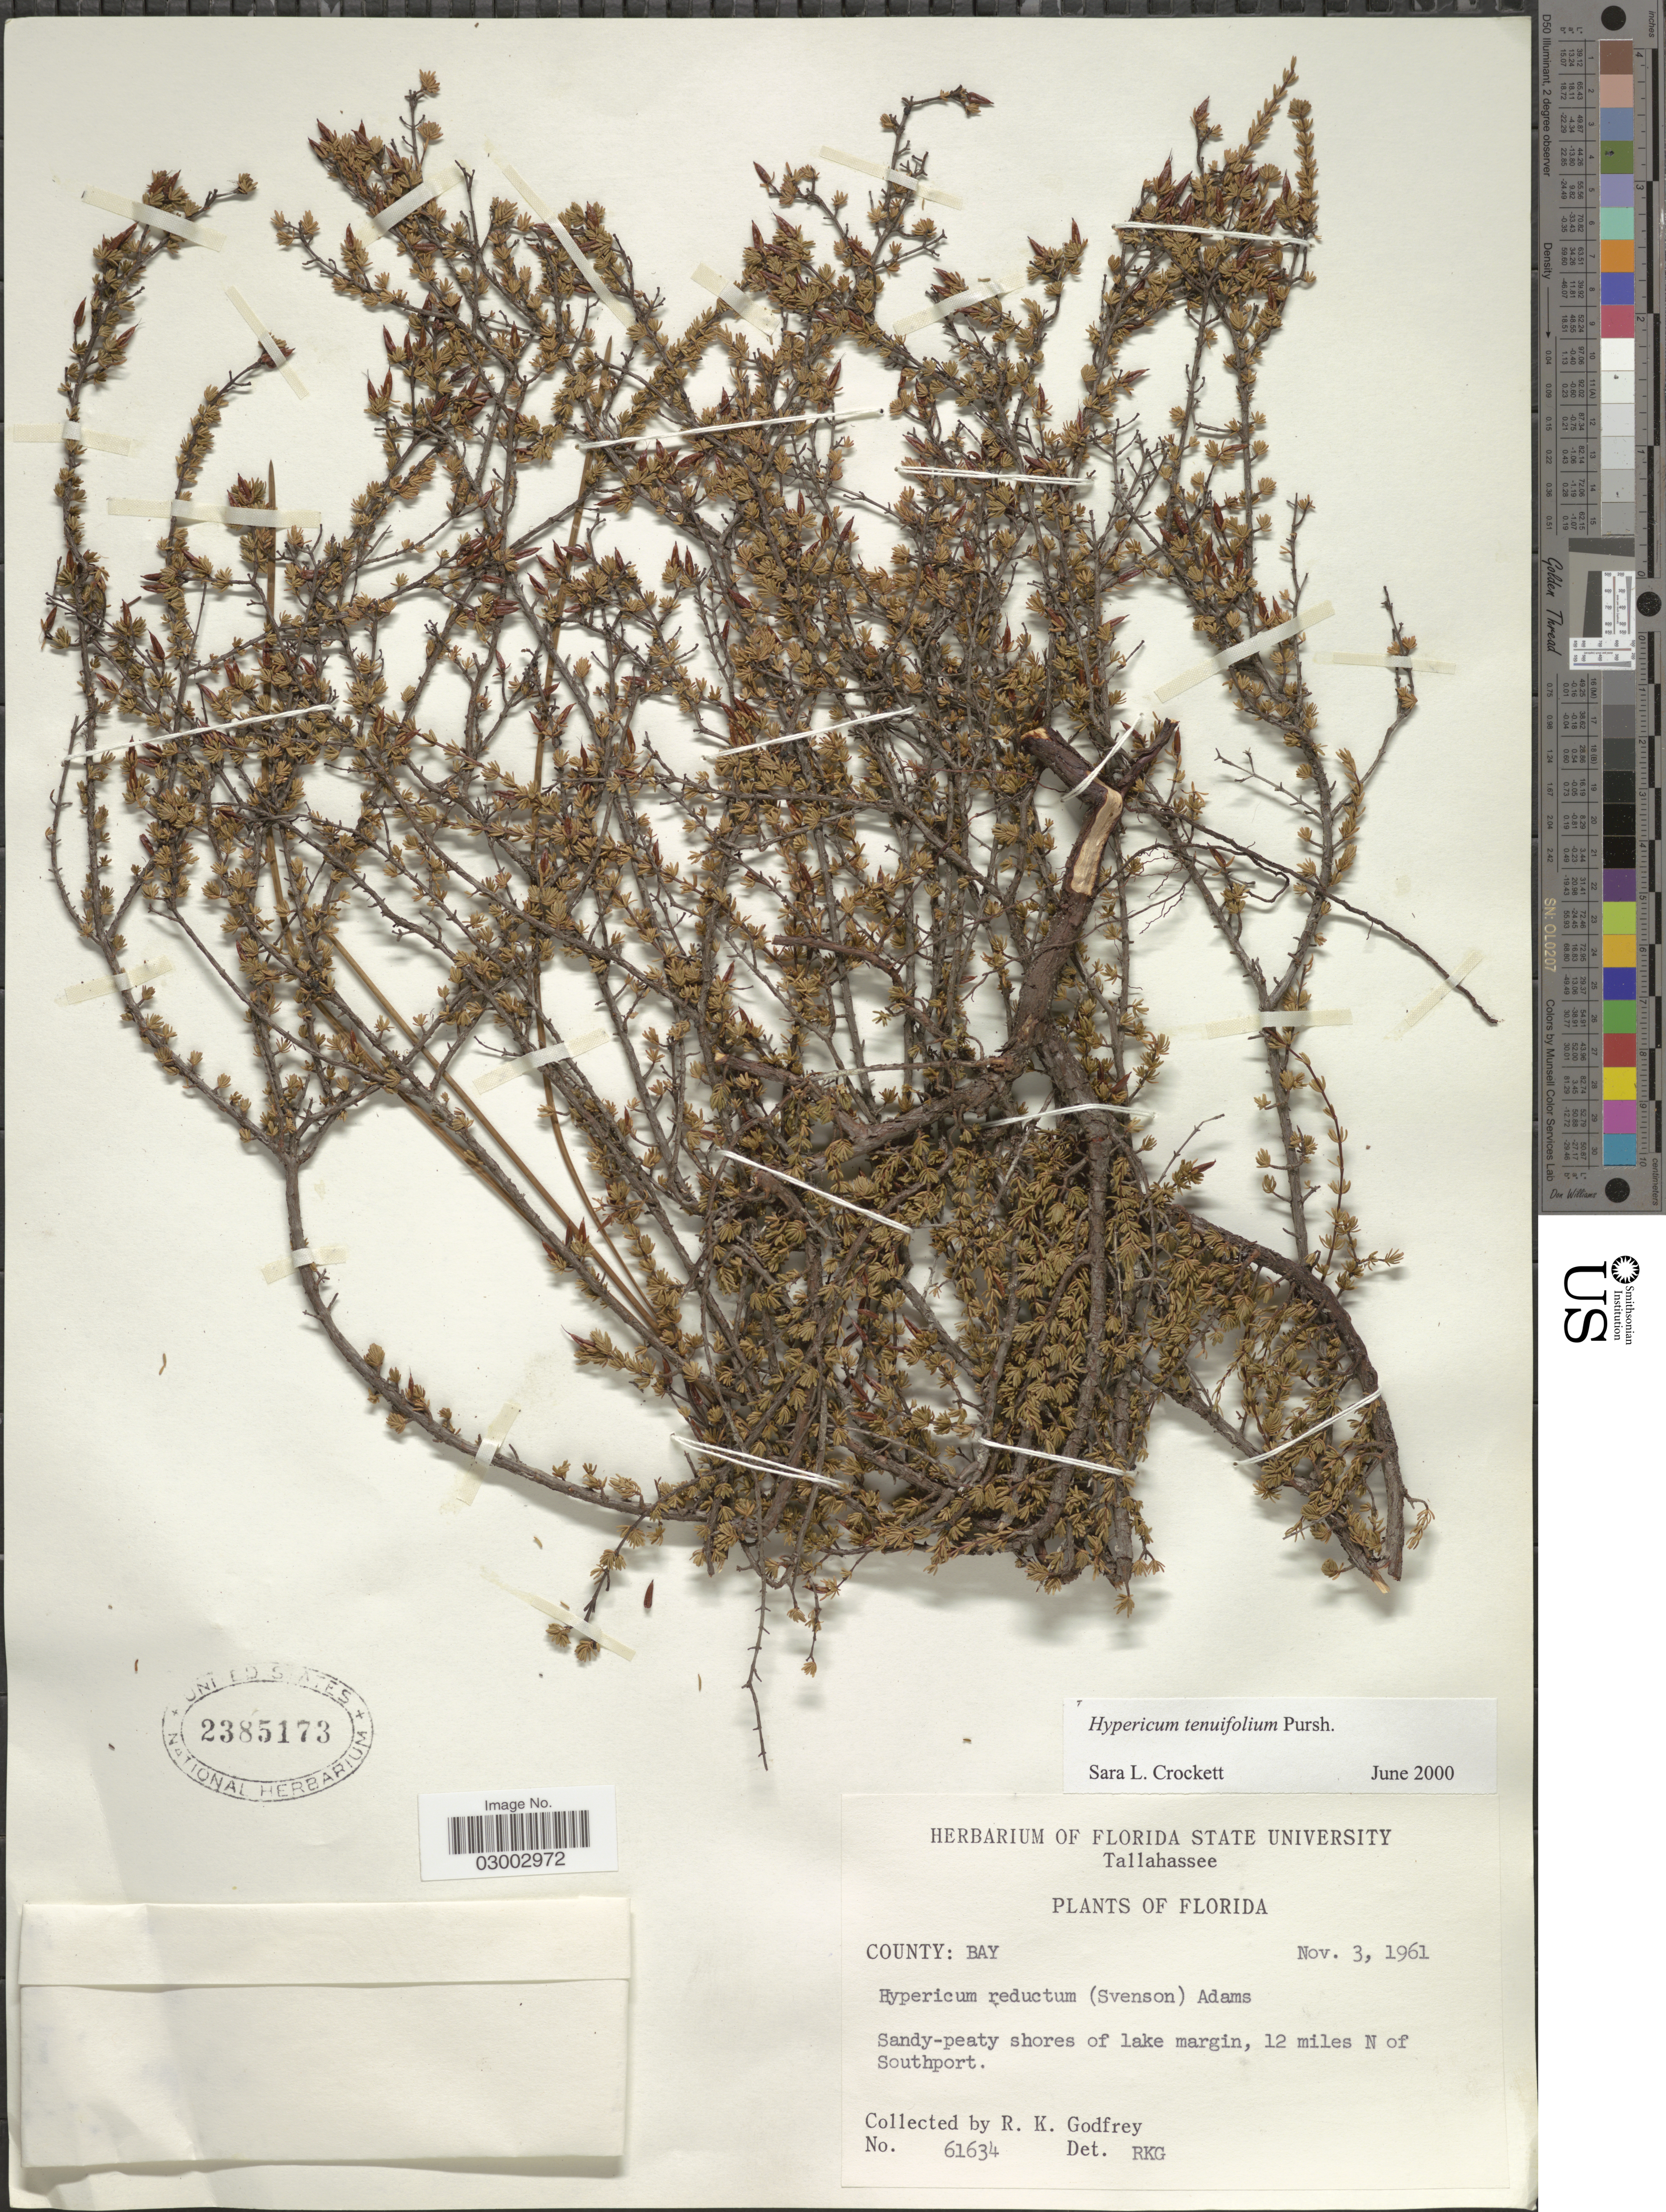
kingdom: Plantae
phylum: Tracheophyta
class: Magnoliopsida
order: Malpighiales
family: Hypericaceae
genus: Hypericum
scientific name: Hypericum tenuifolium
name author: Pursh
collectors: R. K. Godfrey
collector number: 61634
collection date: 1961-11-03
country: United States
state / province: Florida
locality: County: Bay. Sandy-peaty shores of lake margin, 12 miles N of Southport.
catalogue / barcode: US 2385173